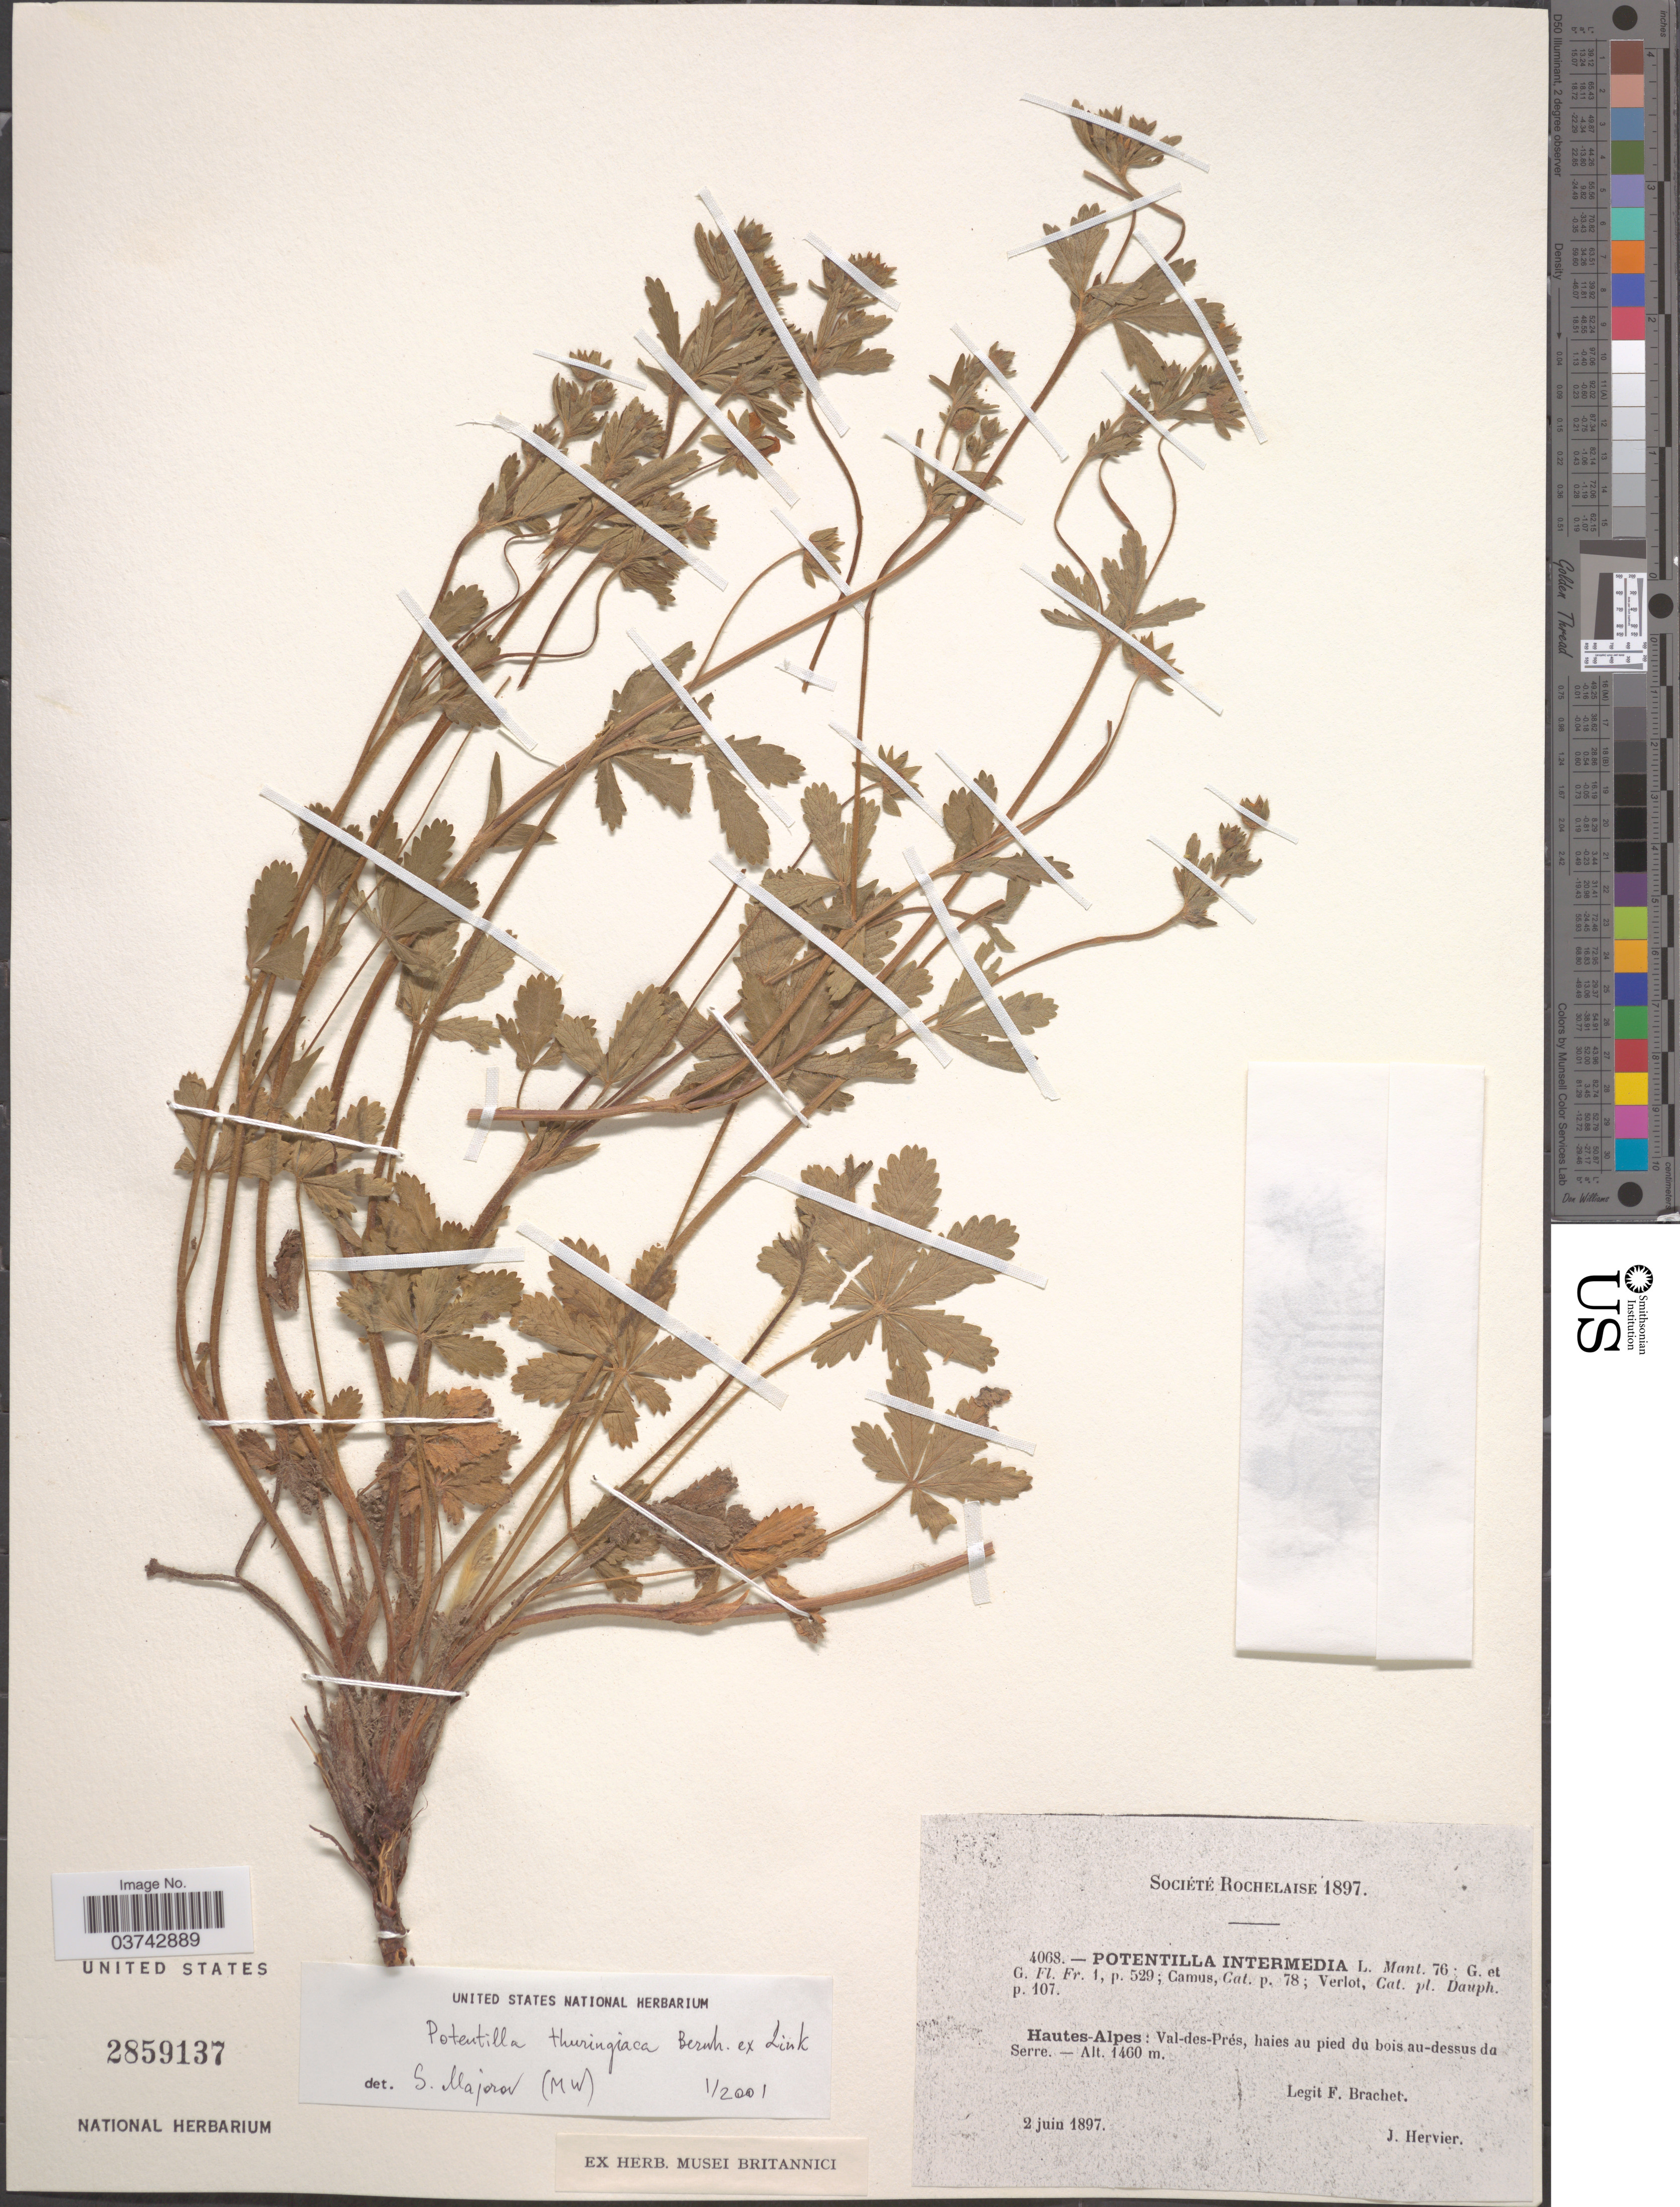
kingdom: Plantae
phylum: Tracheophyta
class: Magnoliopsida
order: Rosales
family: Rosaceae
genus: Potentilla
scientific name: Potentilla thuringiaca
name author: Bernh. ex Link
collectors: F. Brachet & J. Hervier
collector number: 4068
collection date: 1897-06-02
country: France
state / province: Provence-Alpes-Côte d'Azur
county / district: Hautes-Alpes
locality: Hautes-Alpes: Val-des-Prés, haies au pied du bois au-dessus da Serre.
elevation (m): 1460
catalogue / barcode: US 2859137